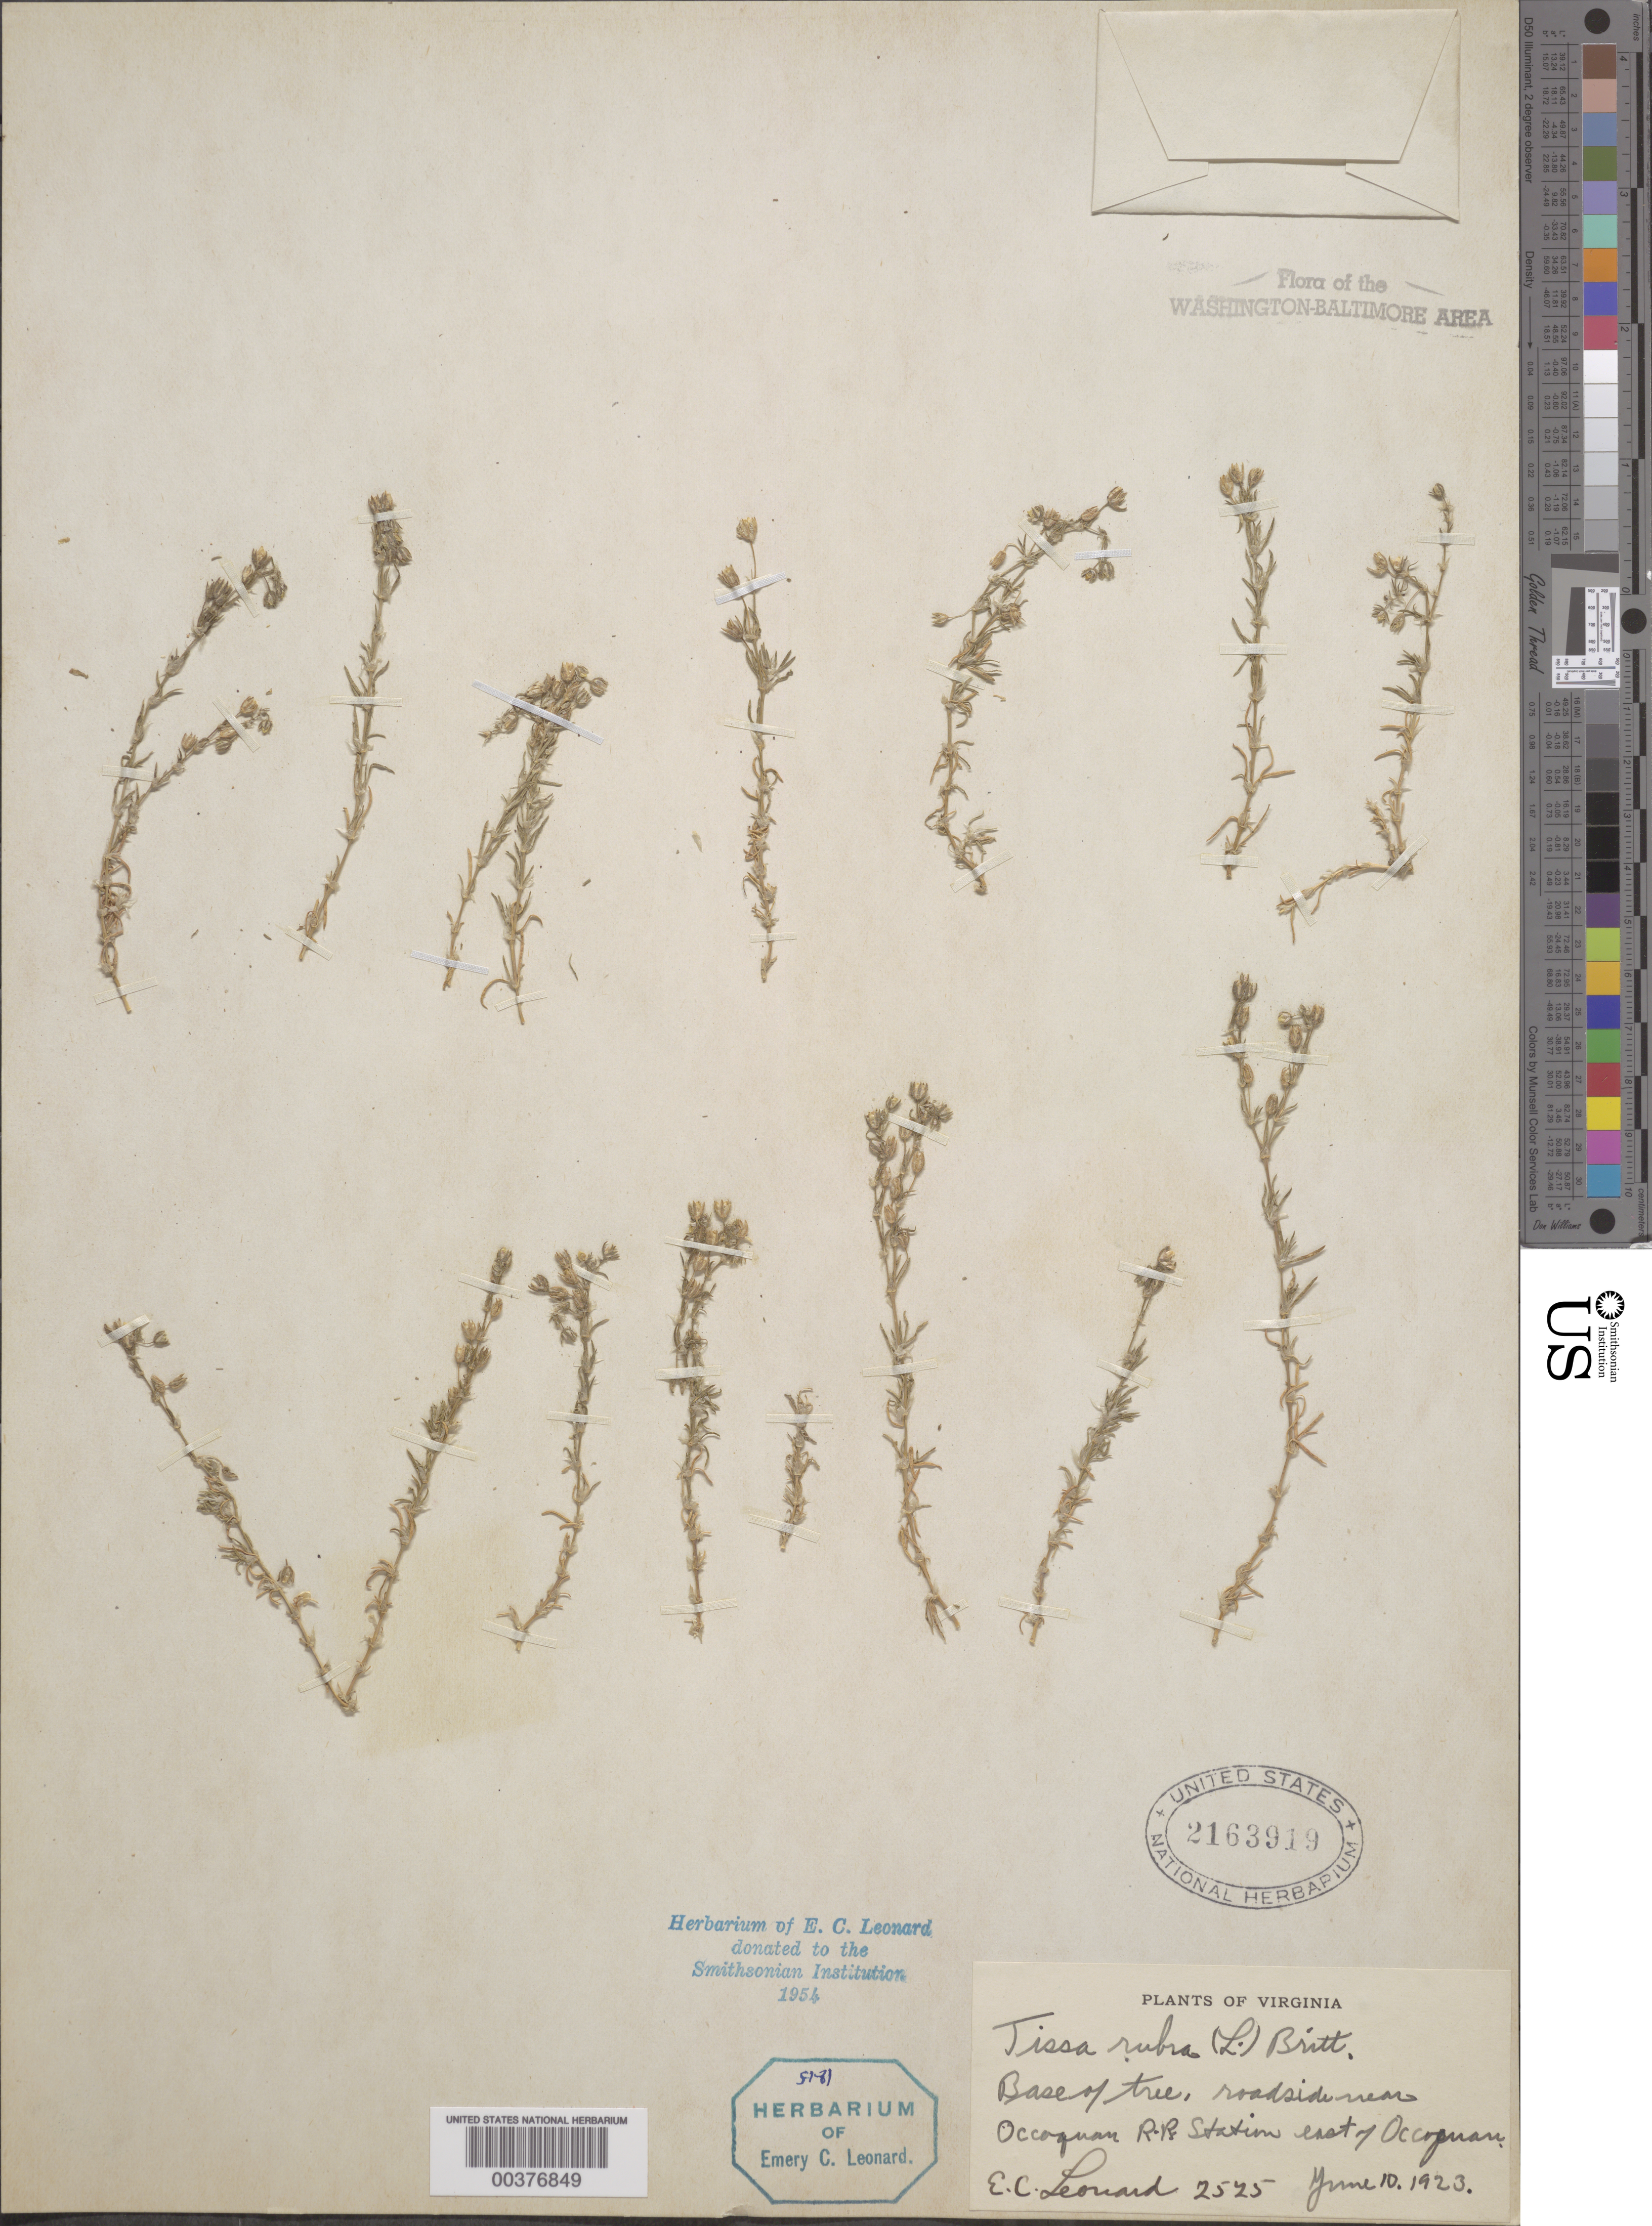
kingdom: Plantae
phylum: Tracheophyta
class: Magnoliopsida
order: Caryophyllales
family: Caryophyllaceae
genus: Spergularia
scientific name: Spergularia rubra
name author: (L.) J. Presl & C. Presl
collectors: E. C. Leonard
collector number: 2525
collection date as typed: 10 Jun 1923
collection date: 1923-06-10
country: United States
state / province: Virginia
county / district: Prince William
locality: Occoquan Railroad Station, east of Occoquan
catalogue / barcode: US 2163919